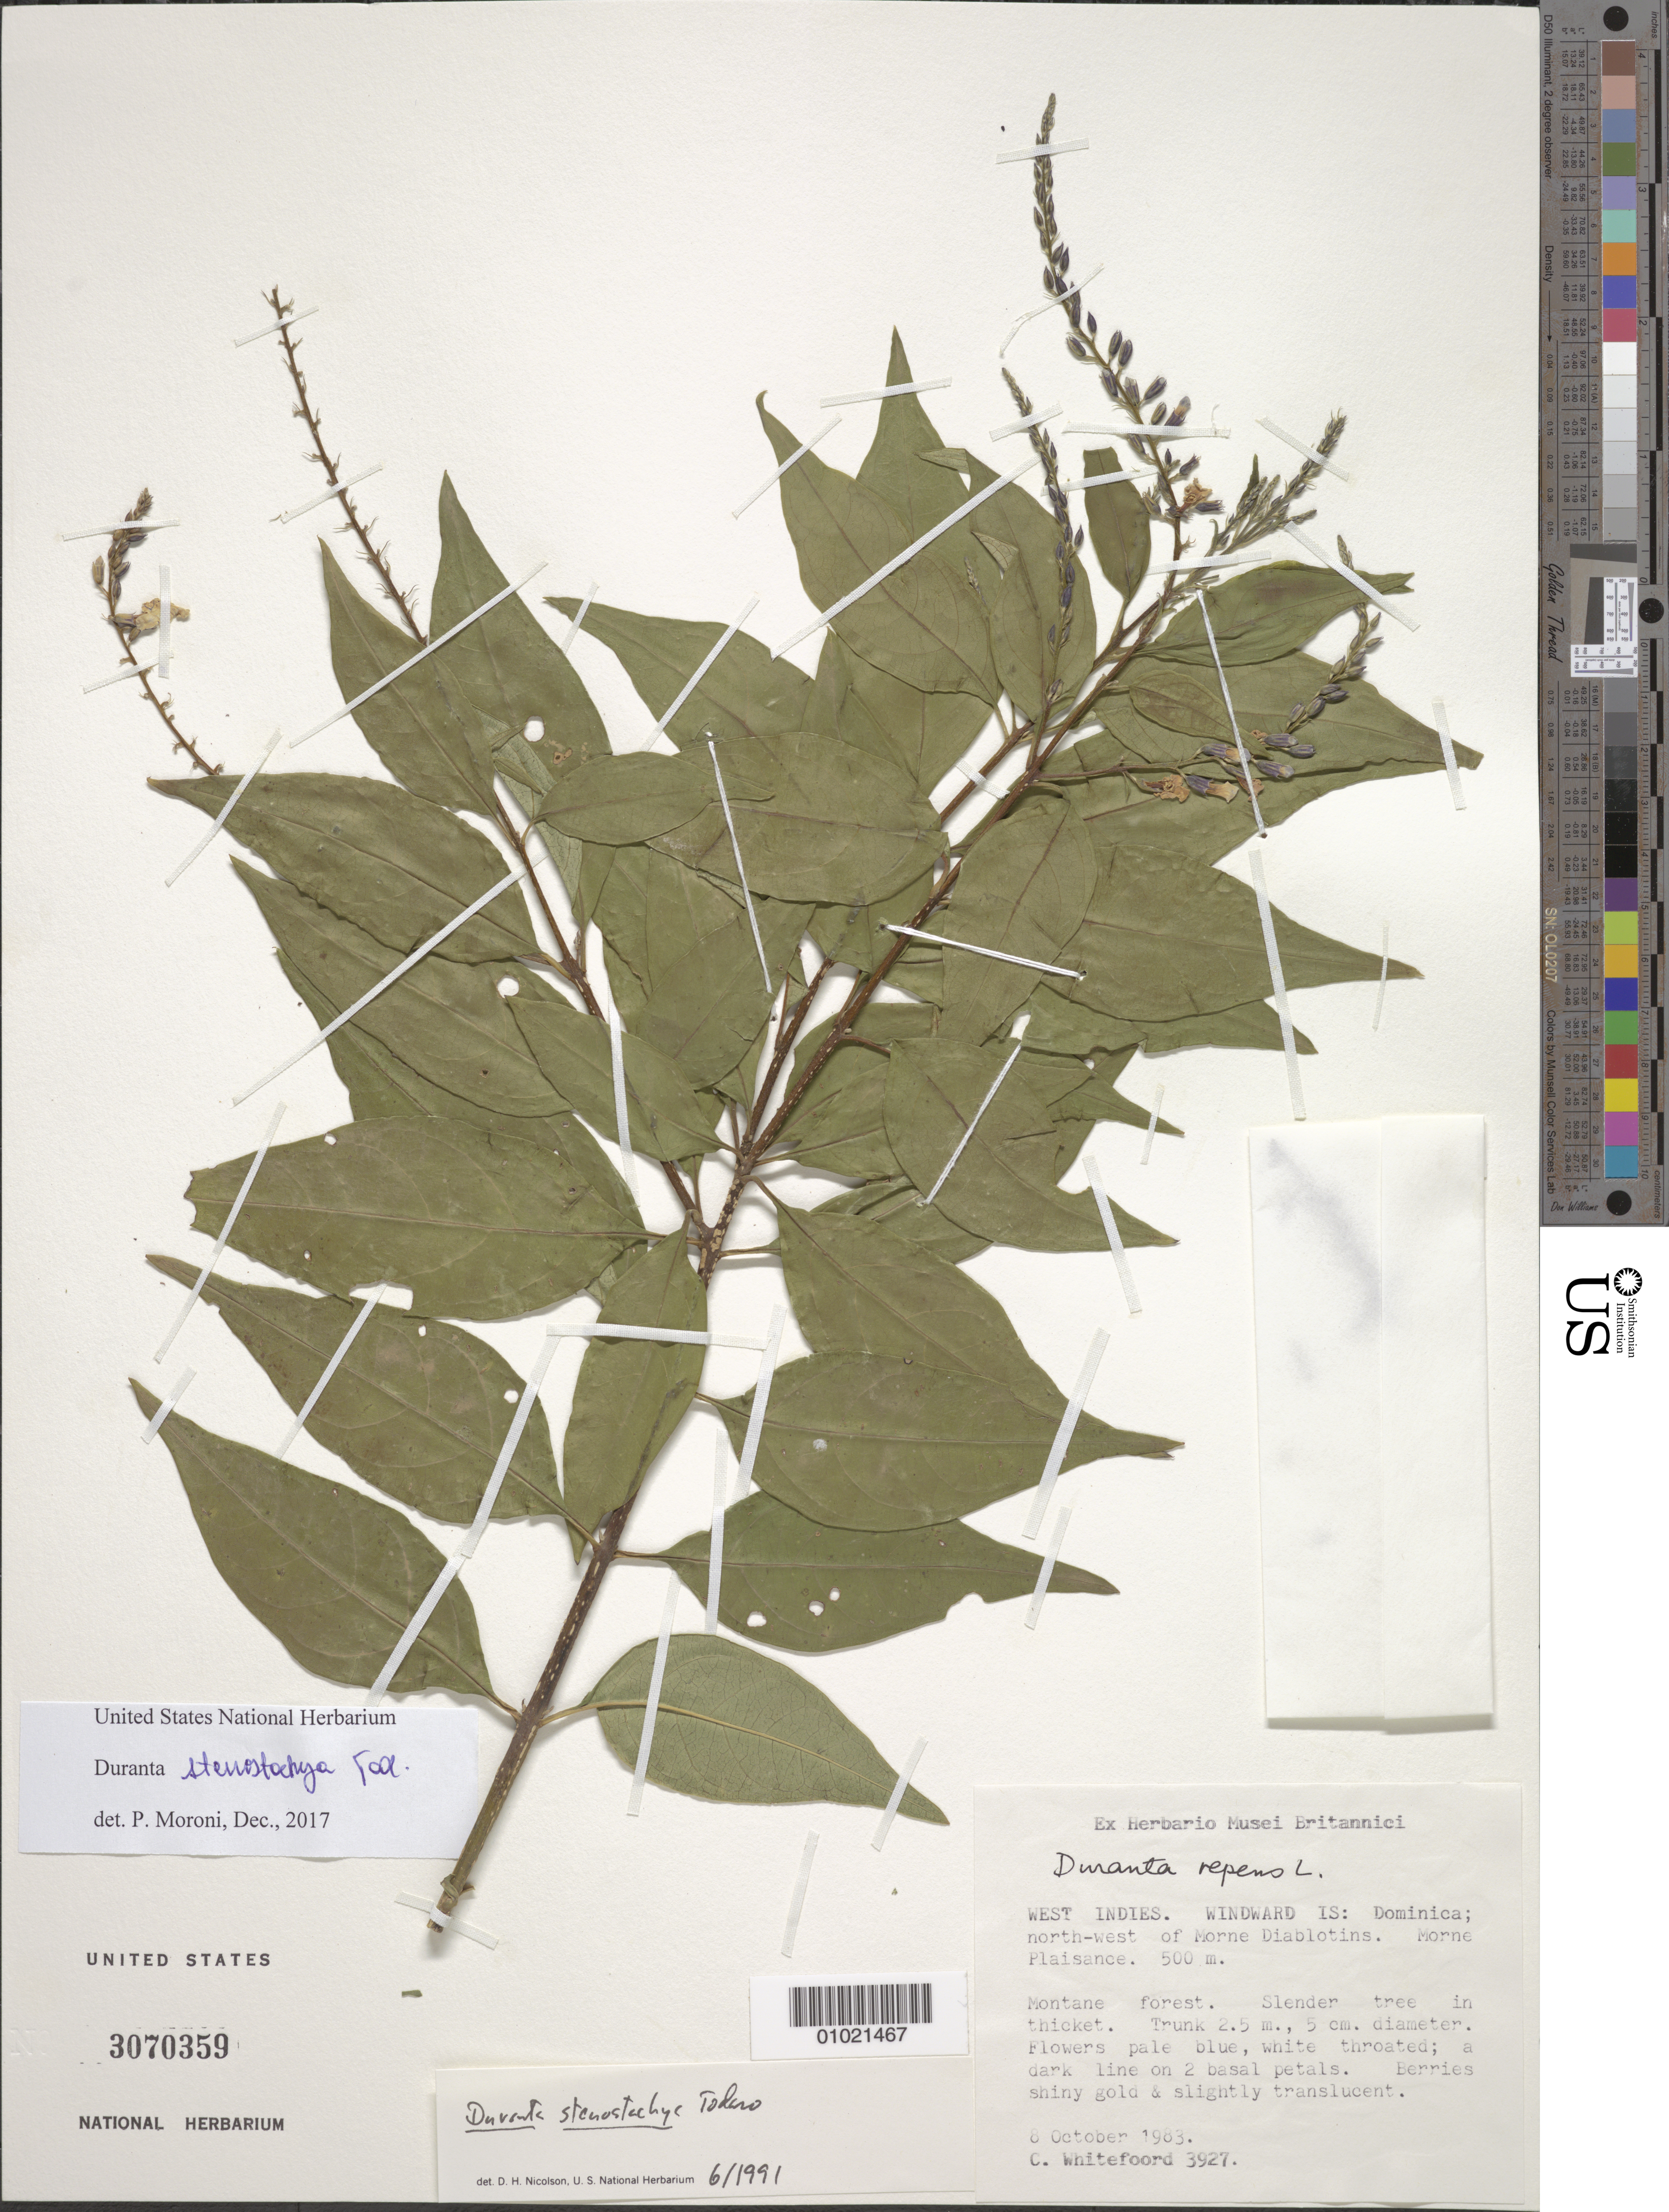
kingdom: Plantae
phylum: Tracheophyta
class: Magnoliopsida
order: Lamiales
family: Verbenaceae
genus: Duranta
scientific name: Duranta stenostachya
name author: Tod.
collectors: C. Whitefoord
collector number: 3927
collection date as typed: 08 Oct 1983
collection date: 1983-10-08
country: Dominica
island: Dominica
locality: West Indies. Windward is: Dominica; north-west of Morne Diablotins. Morne Plaisance.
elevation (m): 500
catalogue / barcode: US 3070359